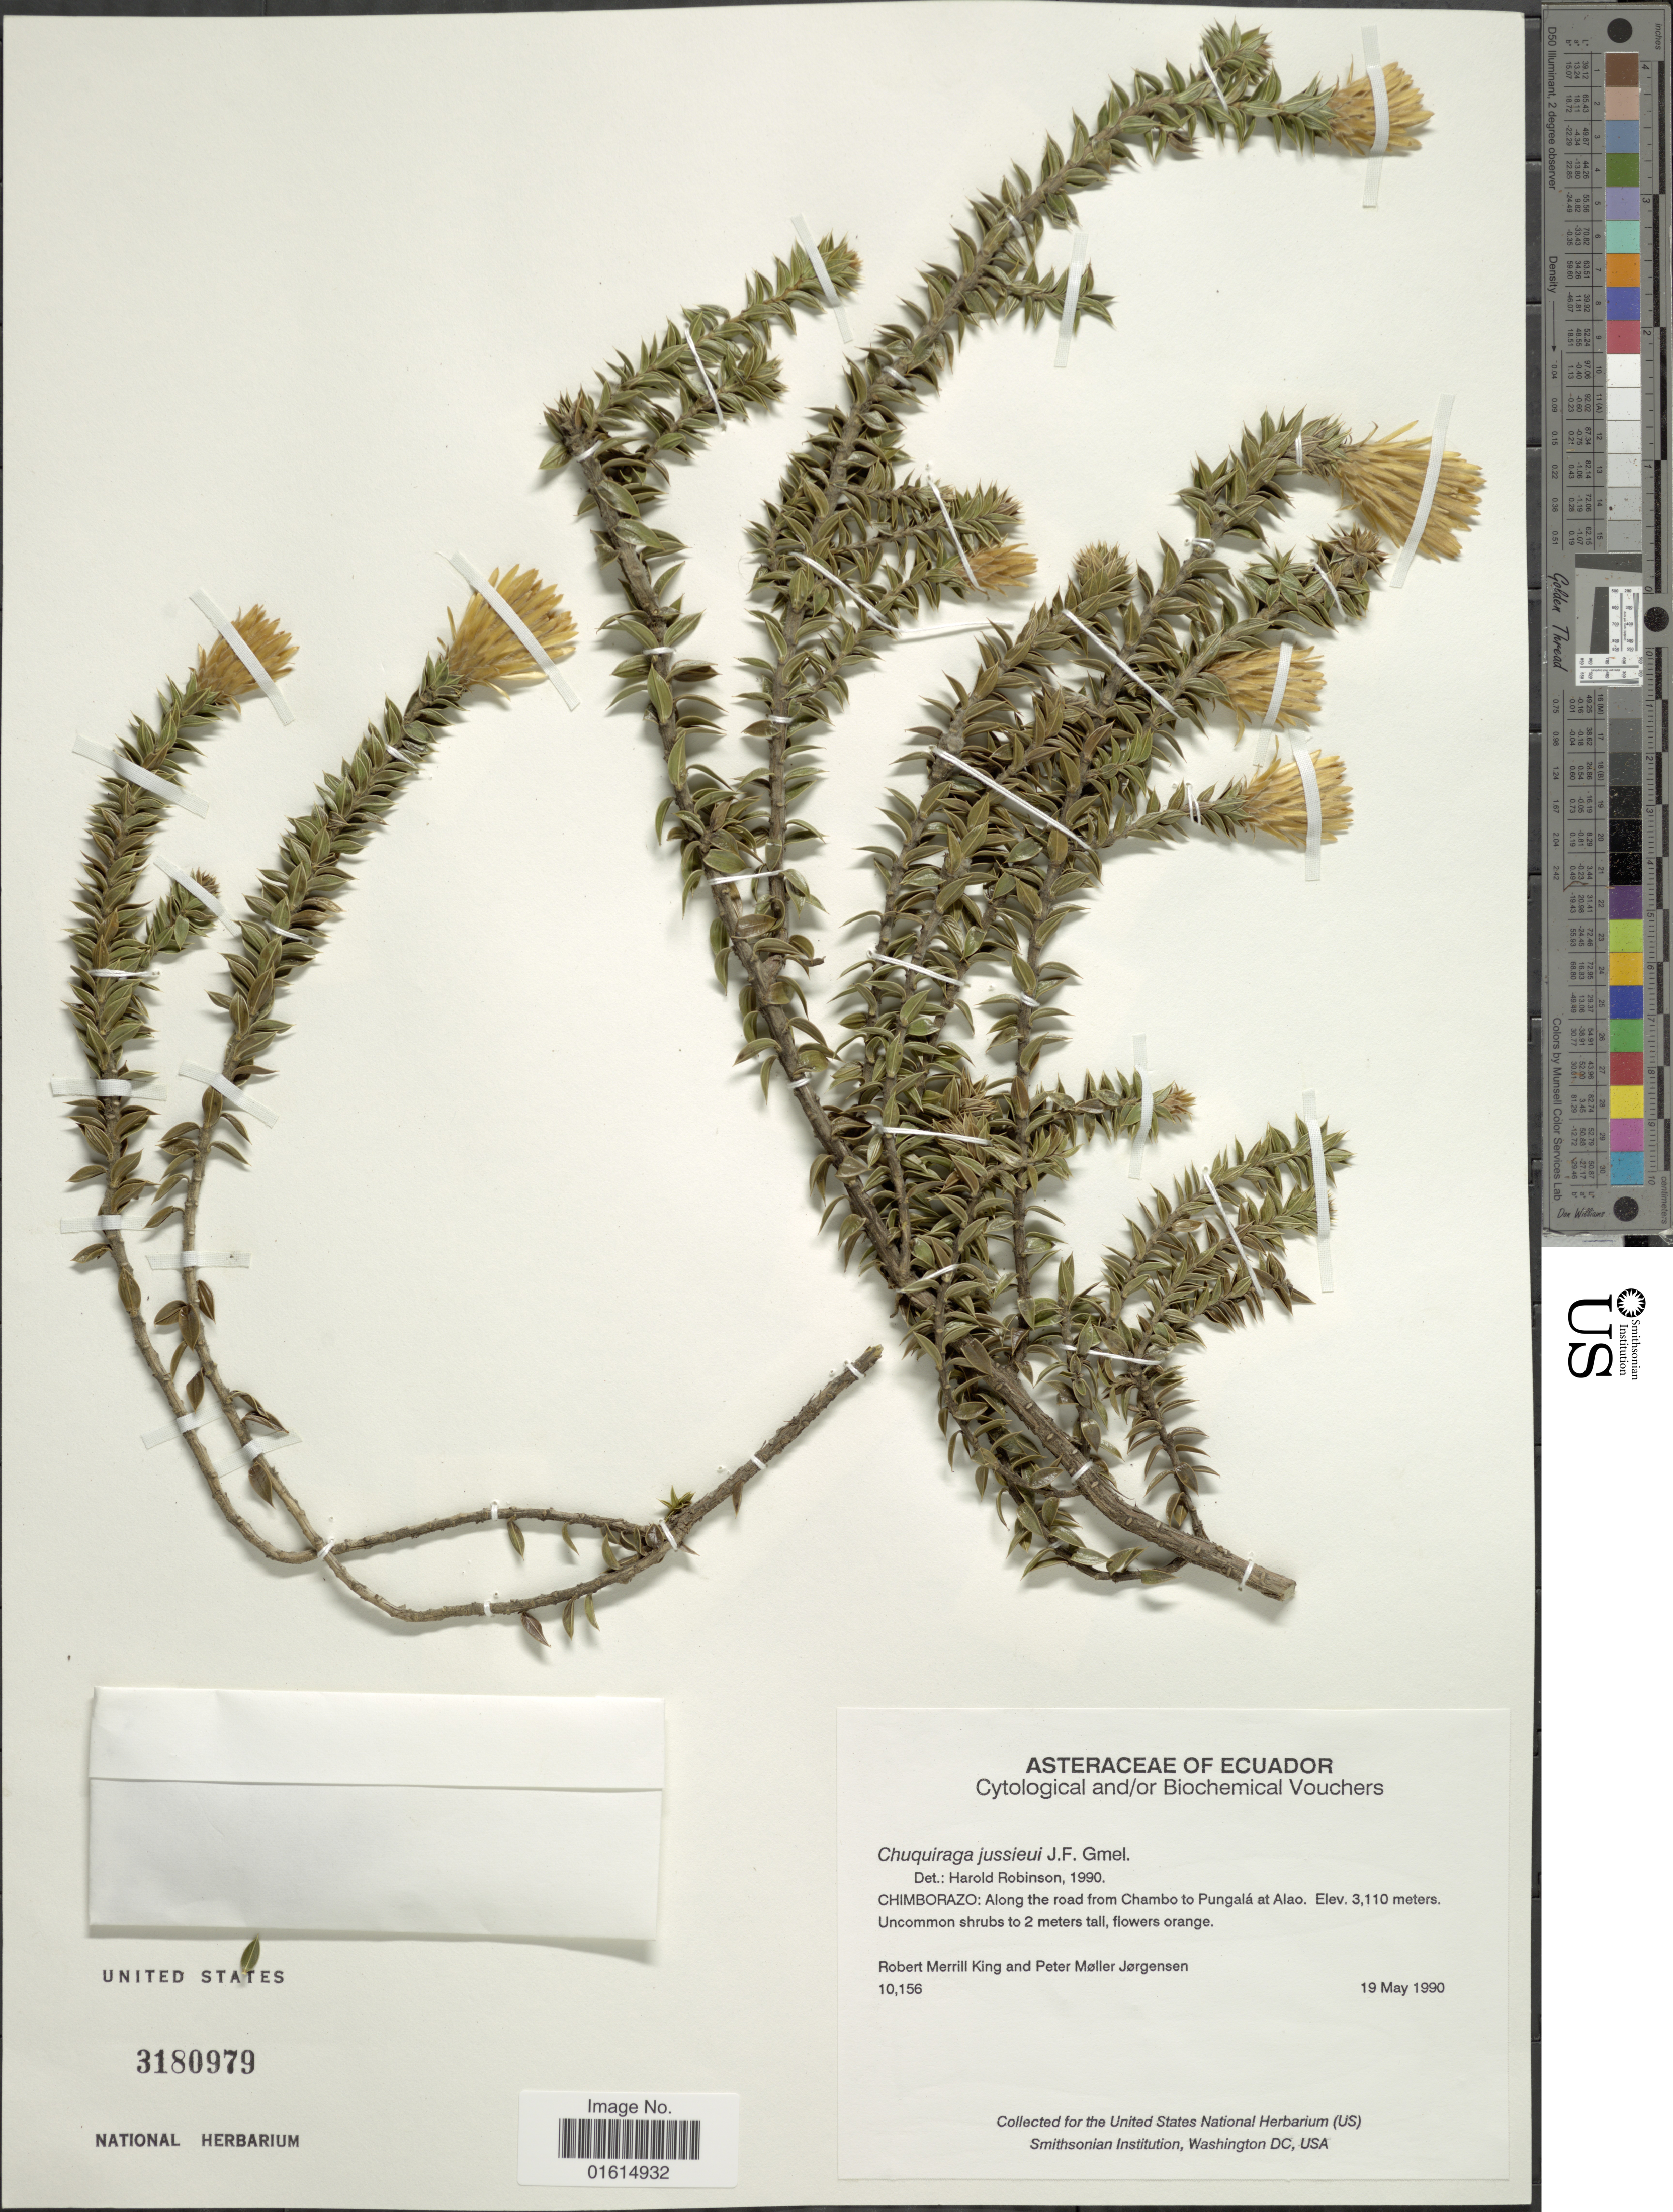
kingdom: Plantae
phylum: Tracheophyta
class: Magnoliopsida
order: Asterales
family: Asteraceae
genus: Chuquiraga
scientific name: Chuquiraga jussieui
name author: J.F. Gmel.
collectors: R. M. King & P. Jörgensen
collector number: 10156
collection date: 1990-05-19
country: Ecuador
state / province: Chimborazo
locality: Chimborazo, along the road from Chambo to Pungala at Alao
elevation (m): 3110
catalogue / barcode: US 3180979